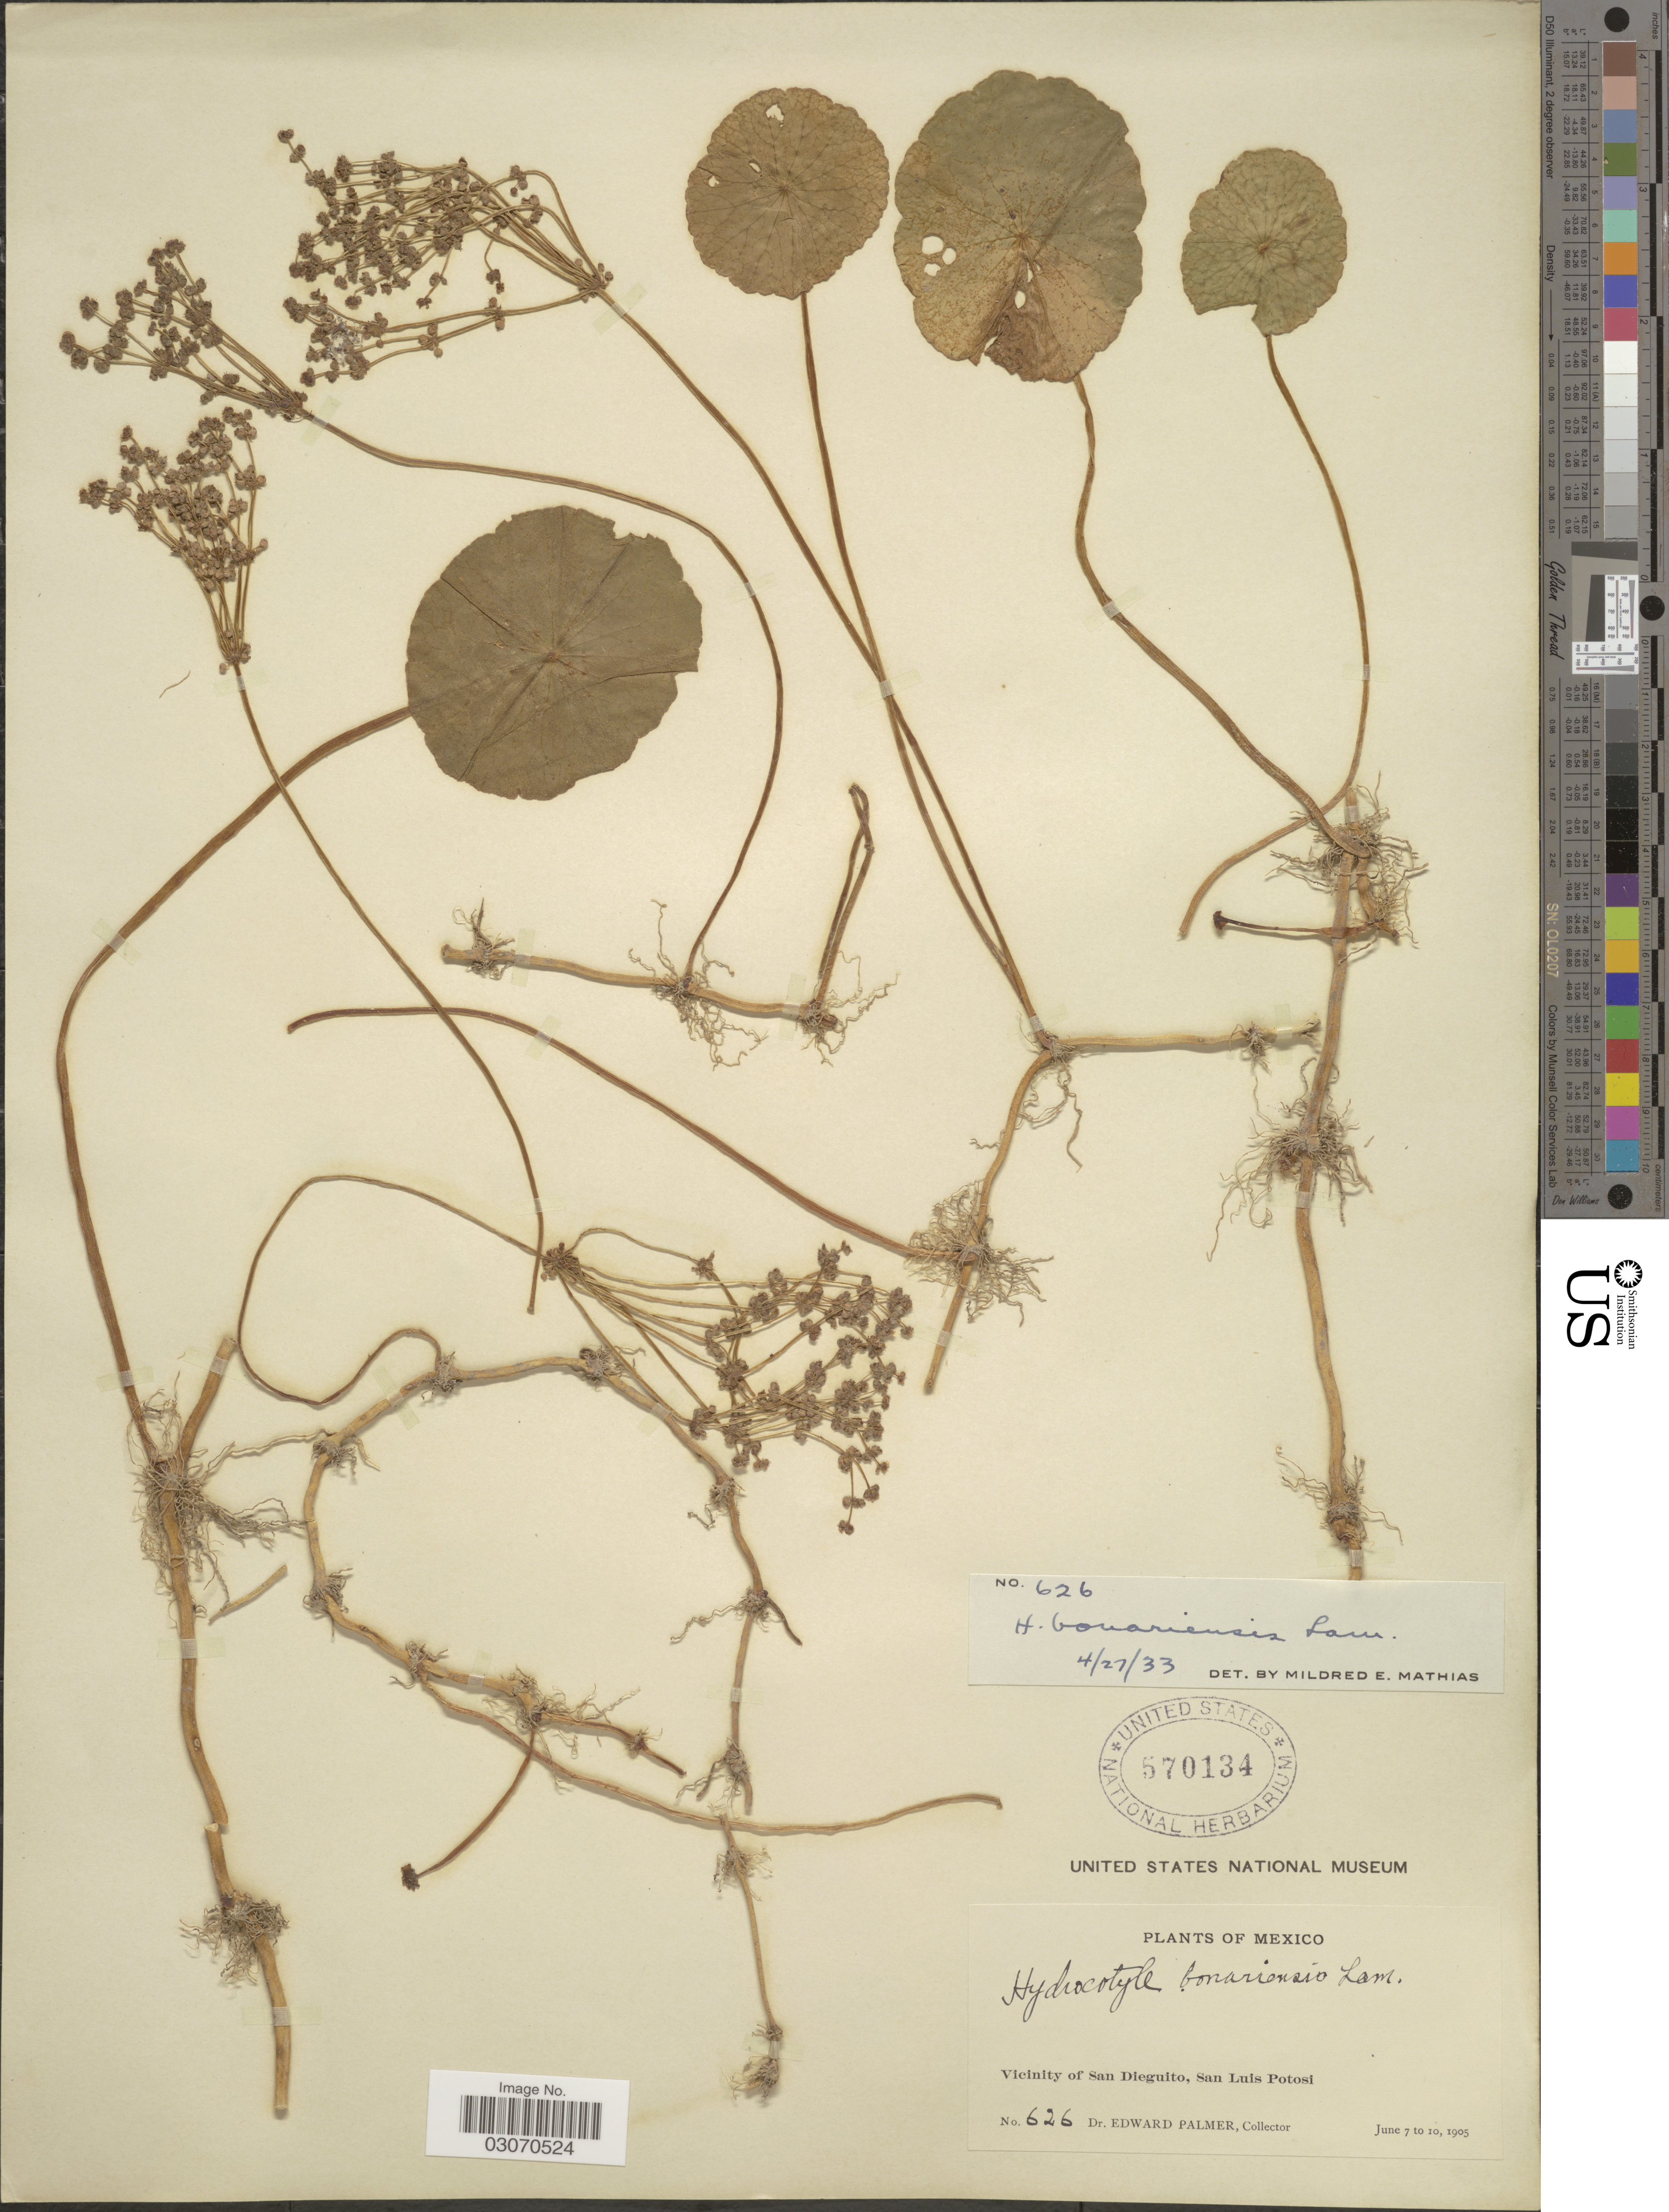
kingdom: Plantae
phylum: Tracheophyta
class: Magnoliopsida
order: Apiales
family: Araliaceae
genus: Hydrocotyle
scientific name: Hydrocotyle bonariensis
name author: Lam.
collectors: E. Palmer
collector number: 626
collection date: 1905-06-07/1905-06-10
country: Mexico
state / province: San Luis Potosí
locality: Vicinity of San Dieguito.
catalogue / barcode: US 570134